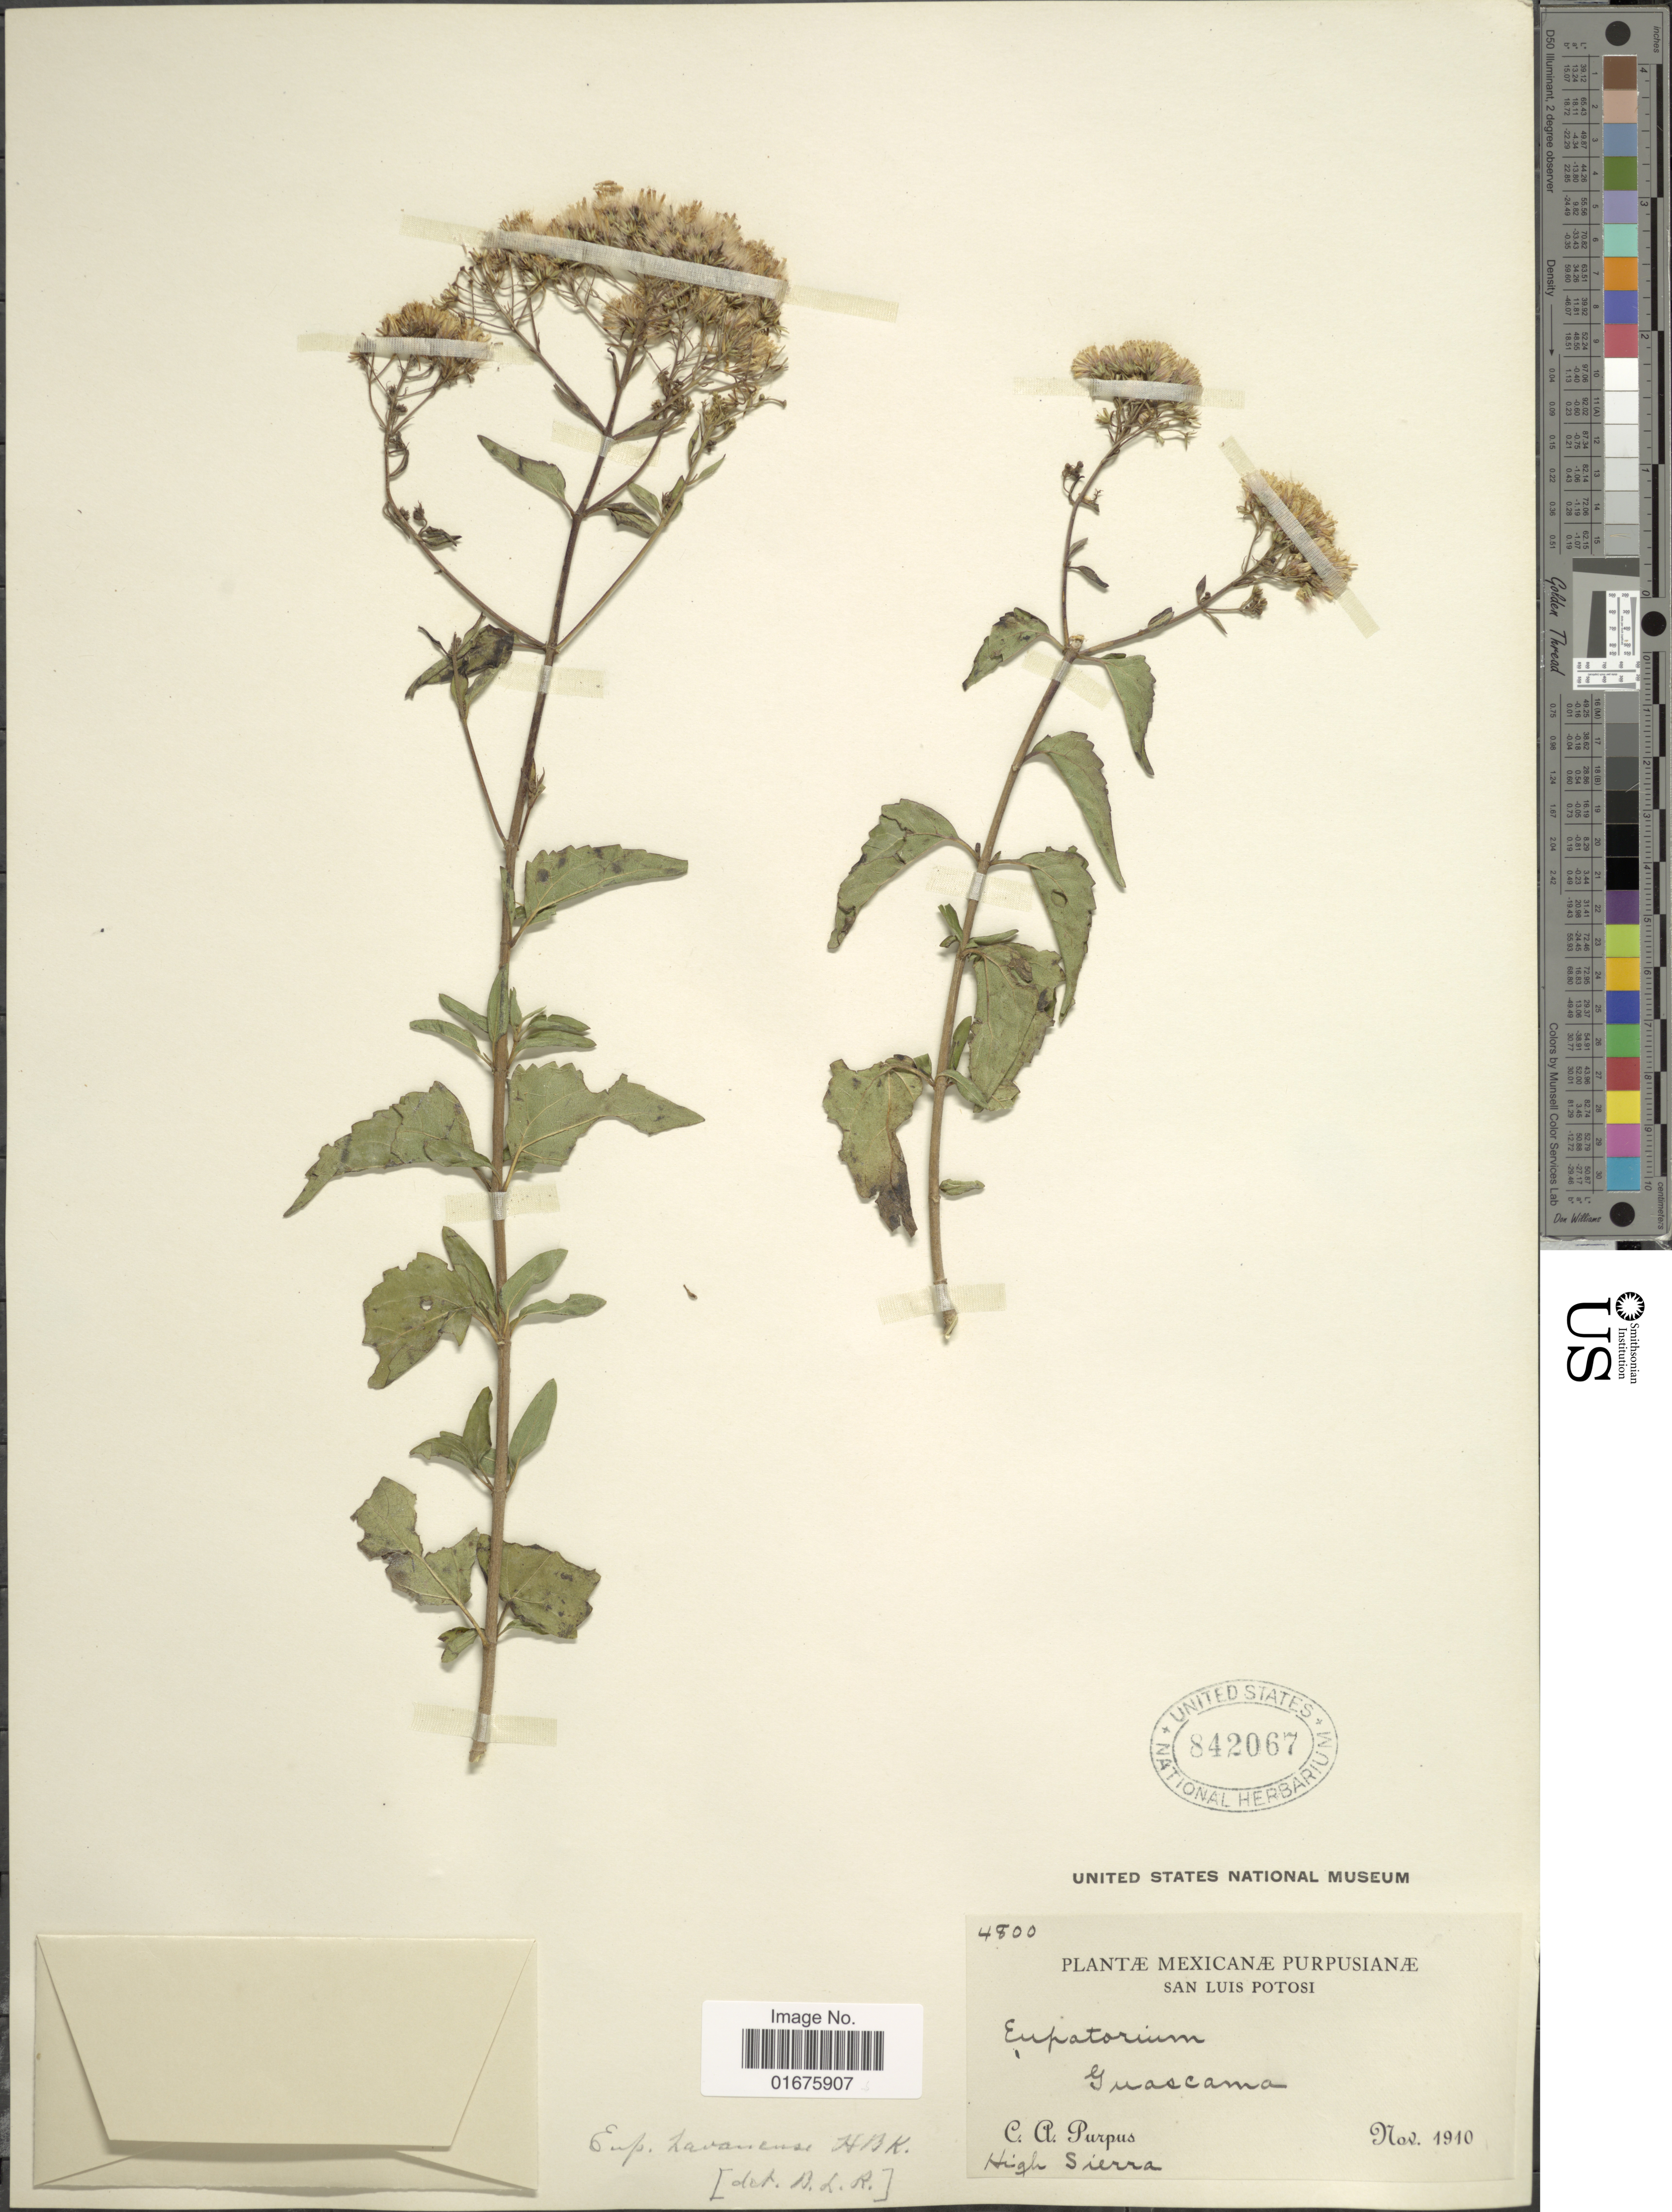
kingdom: Plantae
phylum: Tracheophyta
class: Magnoliopsida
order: Asterales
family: Asteraceae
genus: Ageratina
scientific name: Ageratina havanensis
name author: (Kunth) R.M. King & H. Rob.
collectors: C. A. Purpus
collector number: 4800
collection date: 1910-11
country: Mexico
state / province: San Luis Potosí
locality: Guascama, High Sierra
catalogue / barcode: US 842067